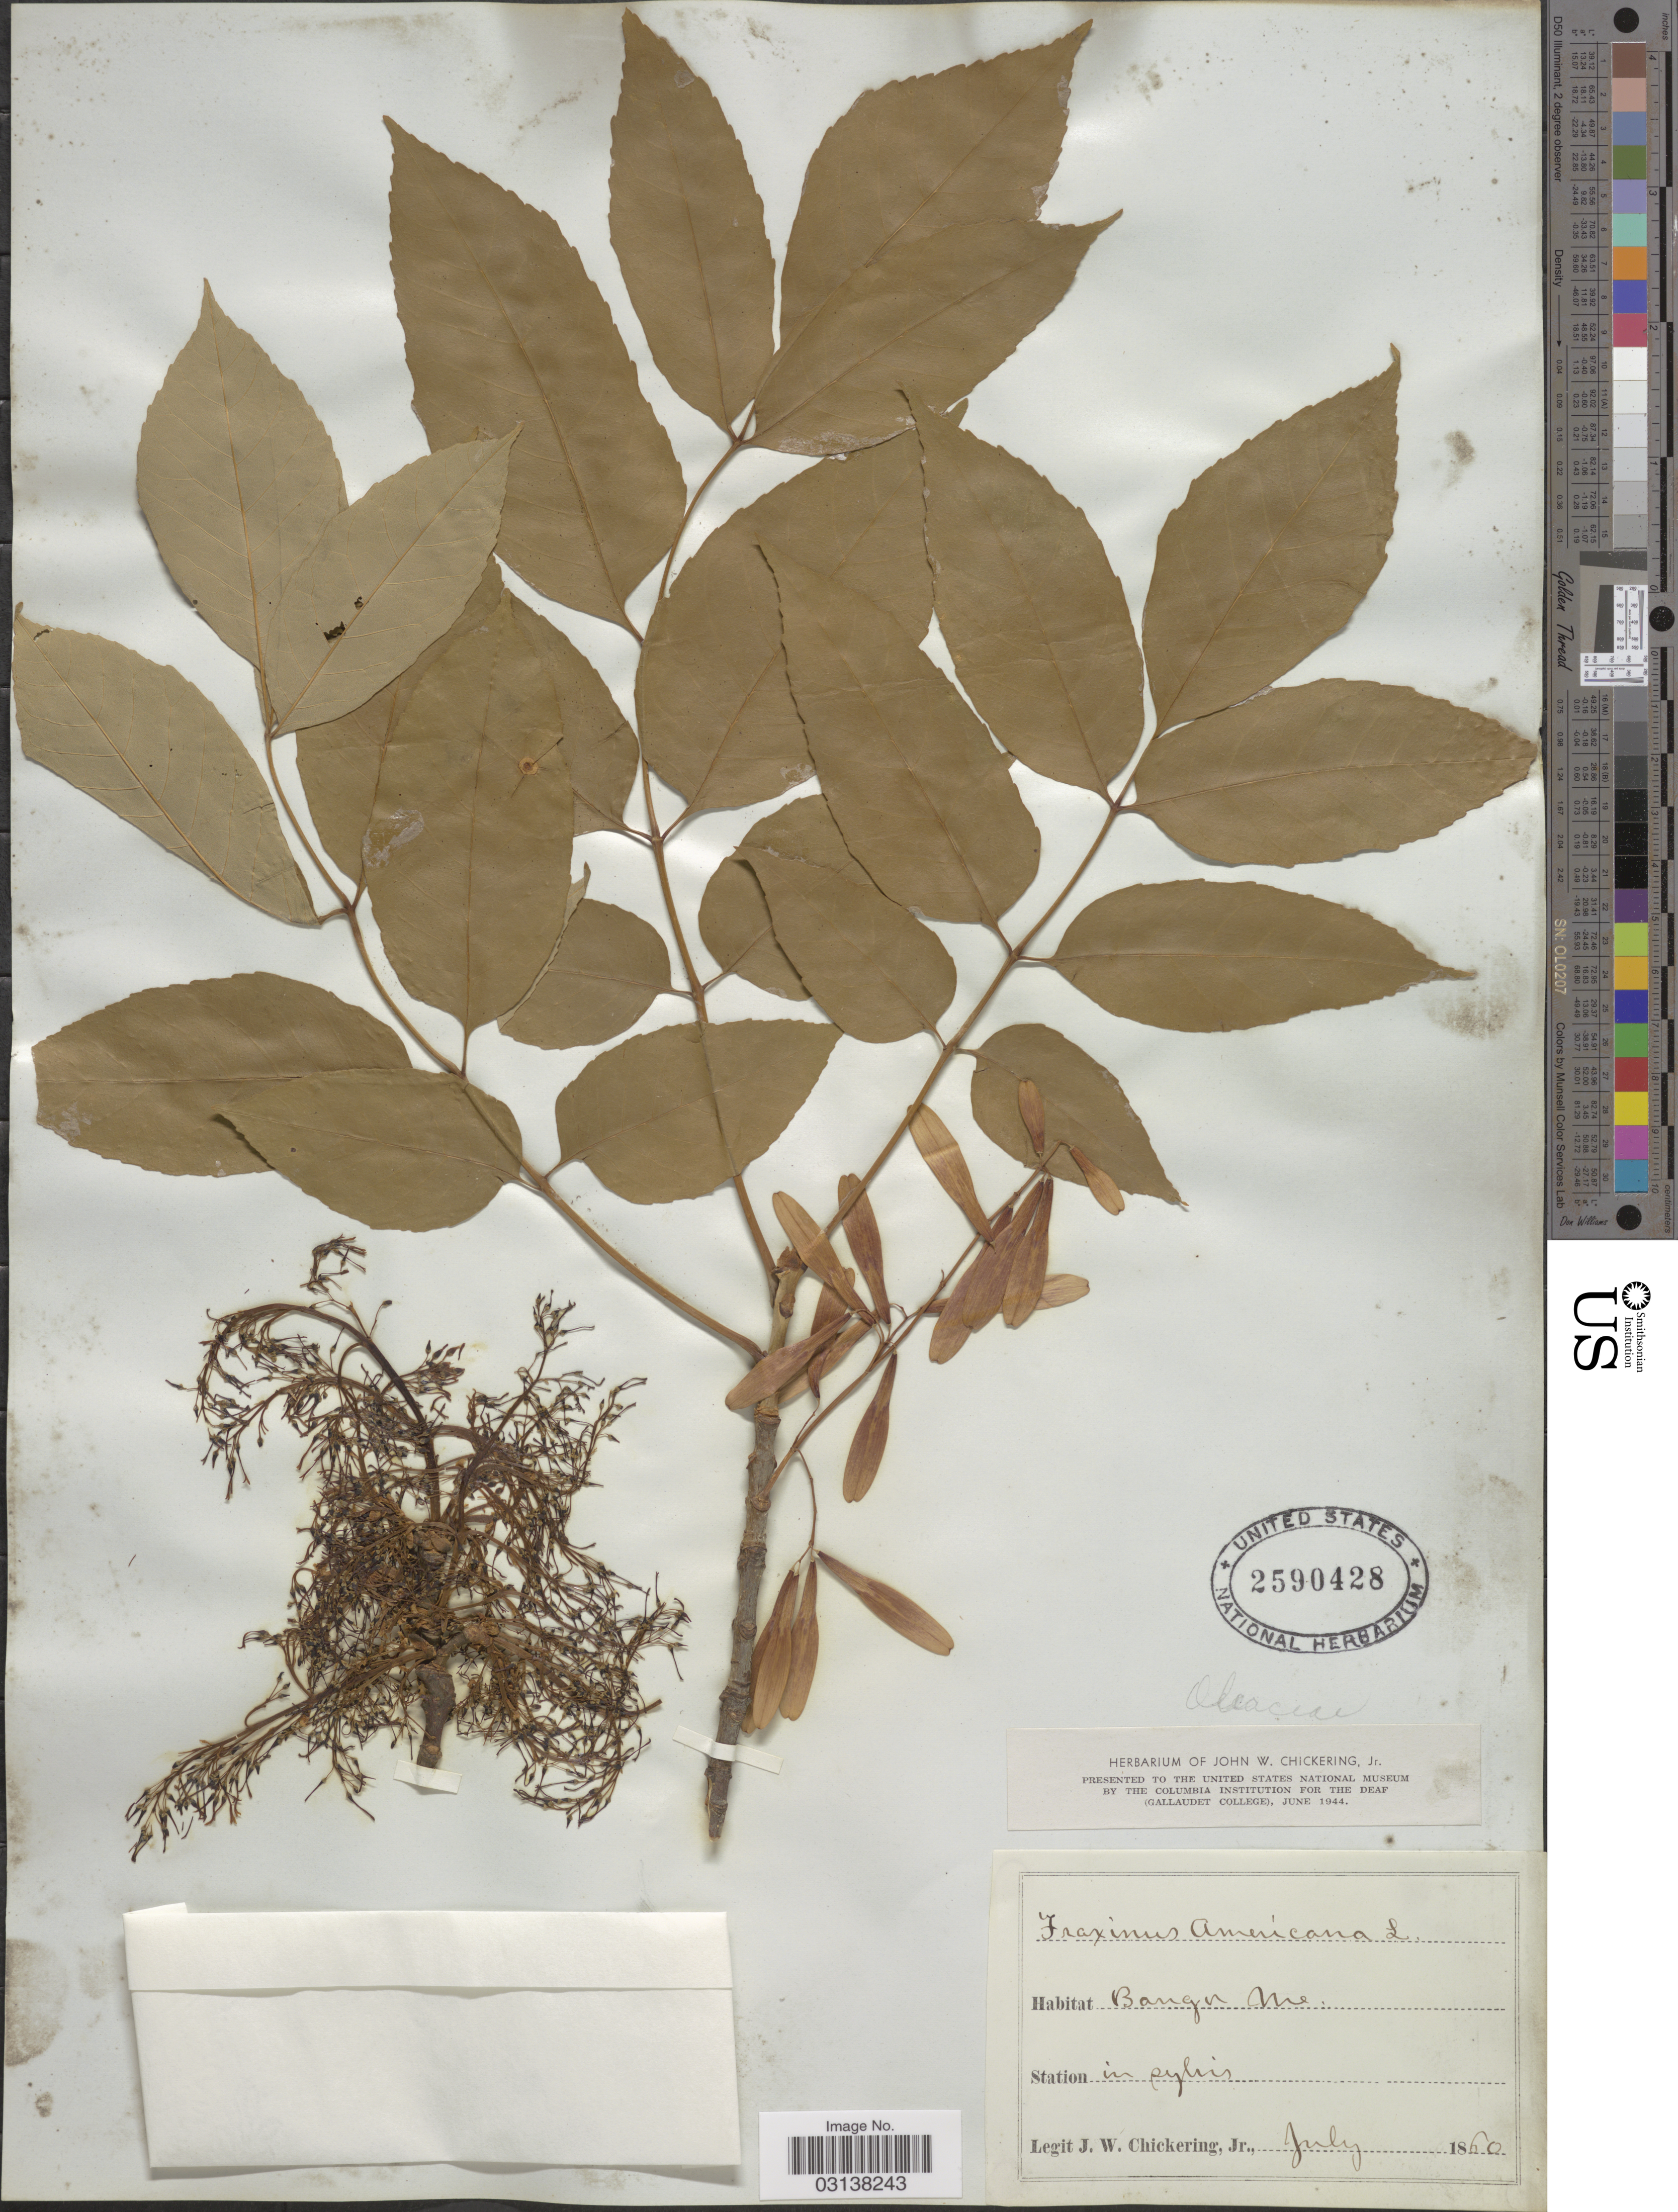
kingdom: Plantae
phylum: Tracheophyta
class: Magnoliopsida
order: Lamiales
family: Oleaceae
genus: Fraxinus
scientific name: Fraxinus americana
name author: L.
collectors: J. W. Chickering Jr.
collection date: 1860-07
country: United States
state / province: Maine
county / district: Penobscot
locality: Bangor.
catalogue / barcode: US 2590428